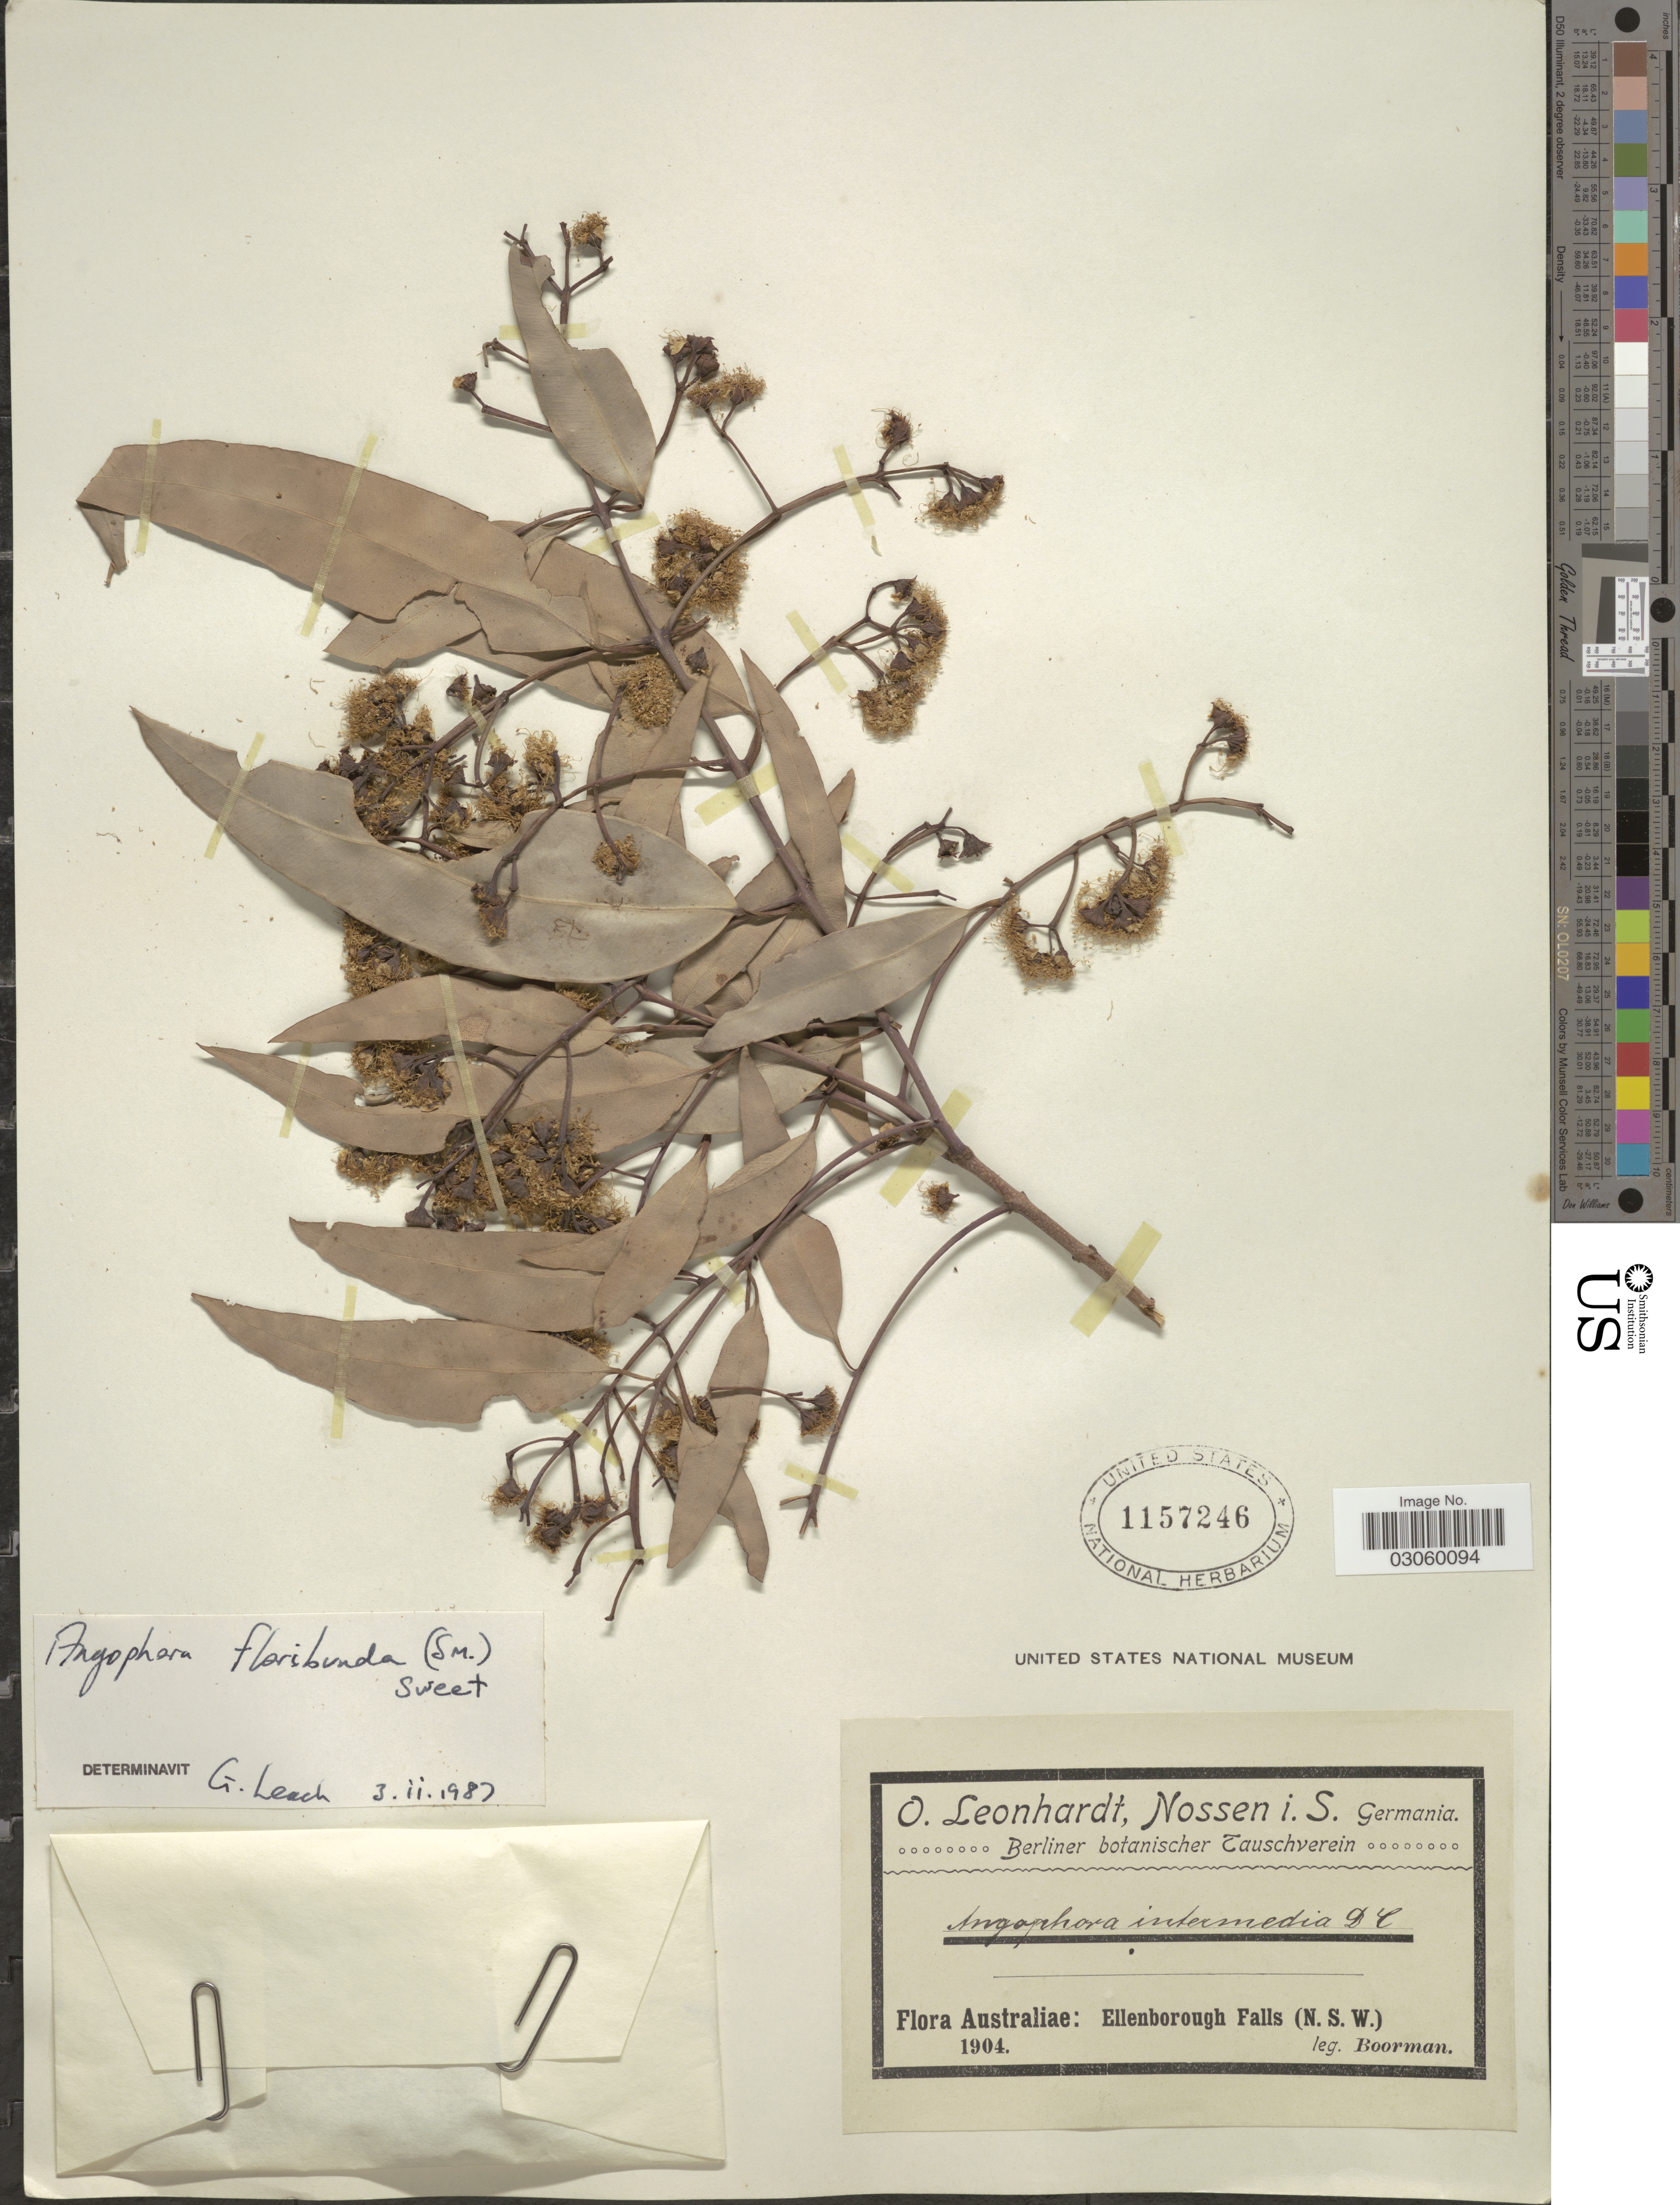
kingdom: Plantae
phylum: Tracheophyta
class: Magnoliopsida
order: Myrtales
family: Myrtaceae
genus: Angophora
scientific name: Angophora floribunda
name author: (Sm.) Sweet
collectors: -. Boorman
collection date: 1904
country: Australia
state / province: New South Wales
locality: Ellenborough Falls.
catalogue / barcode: US 1157246